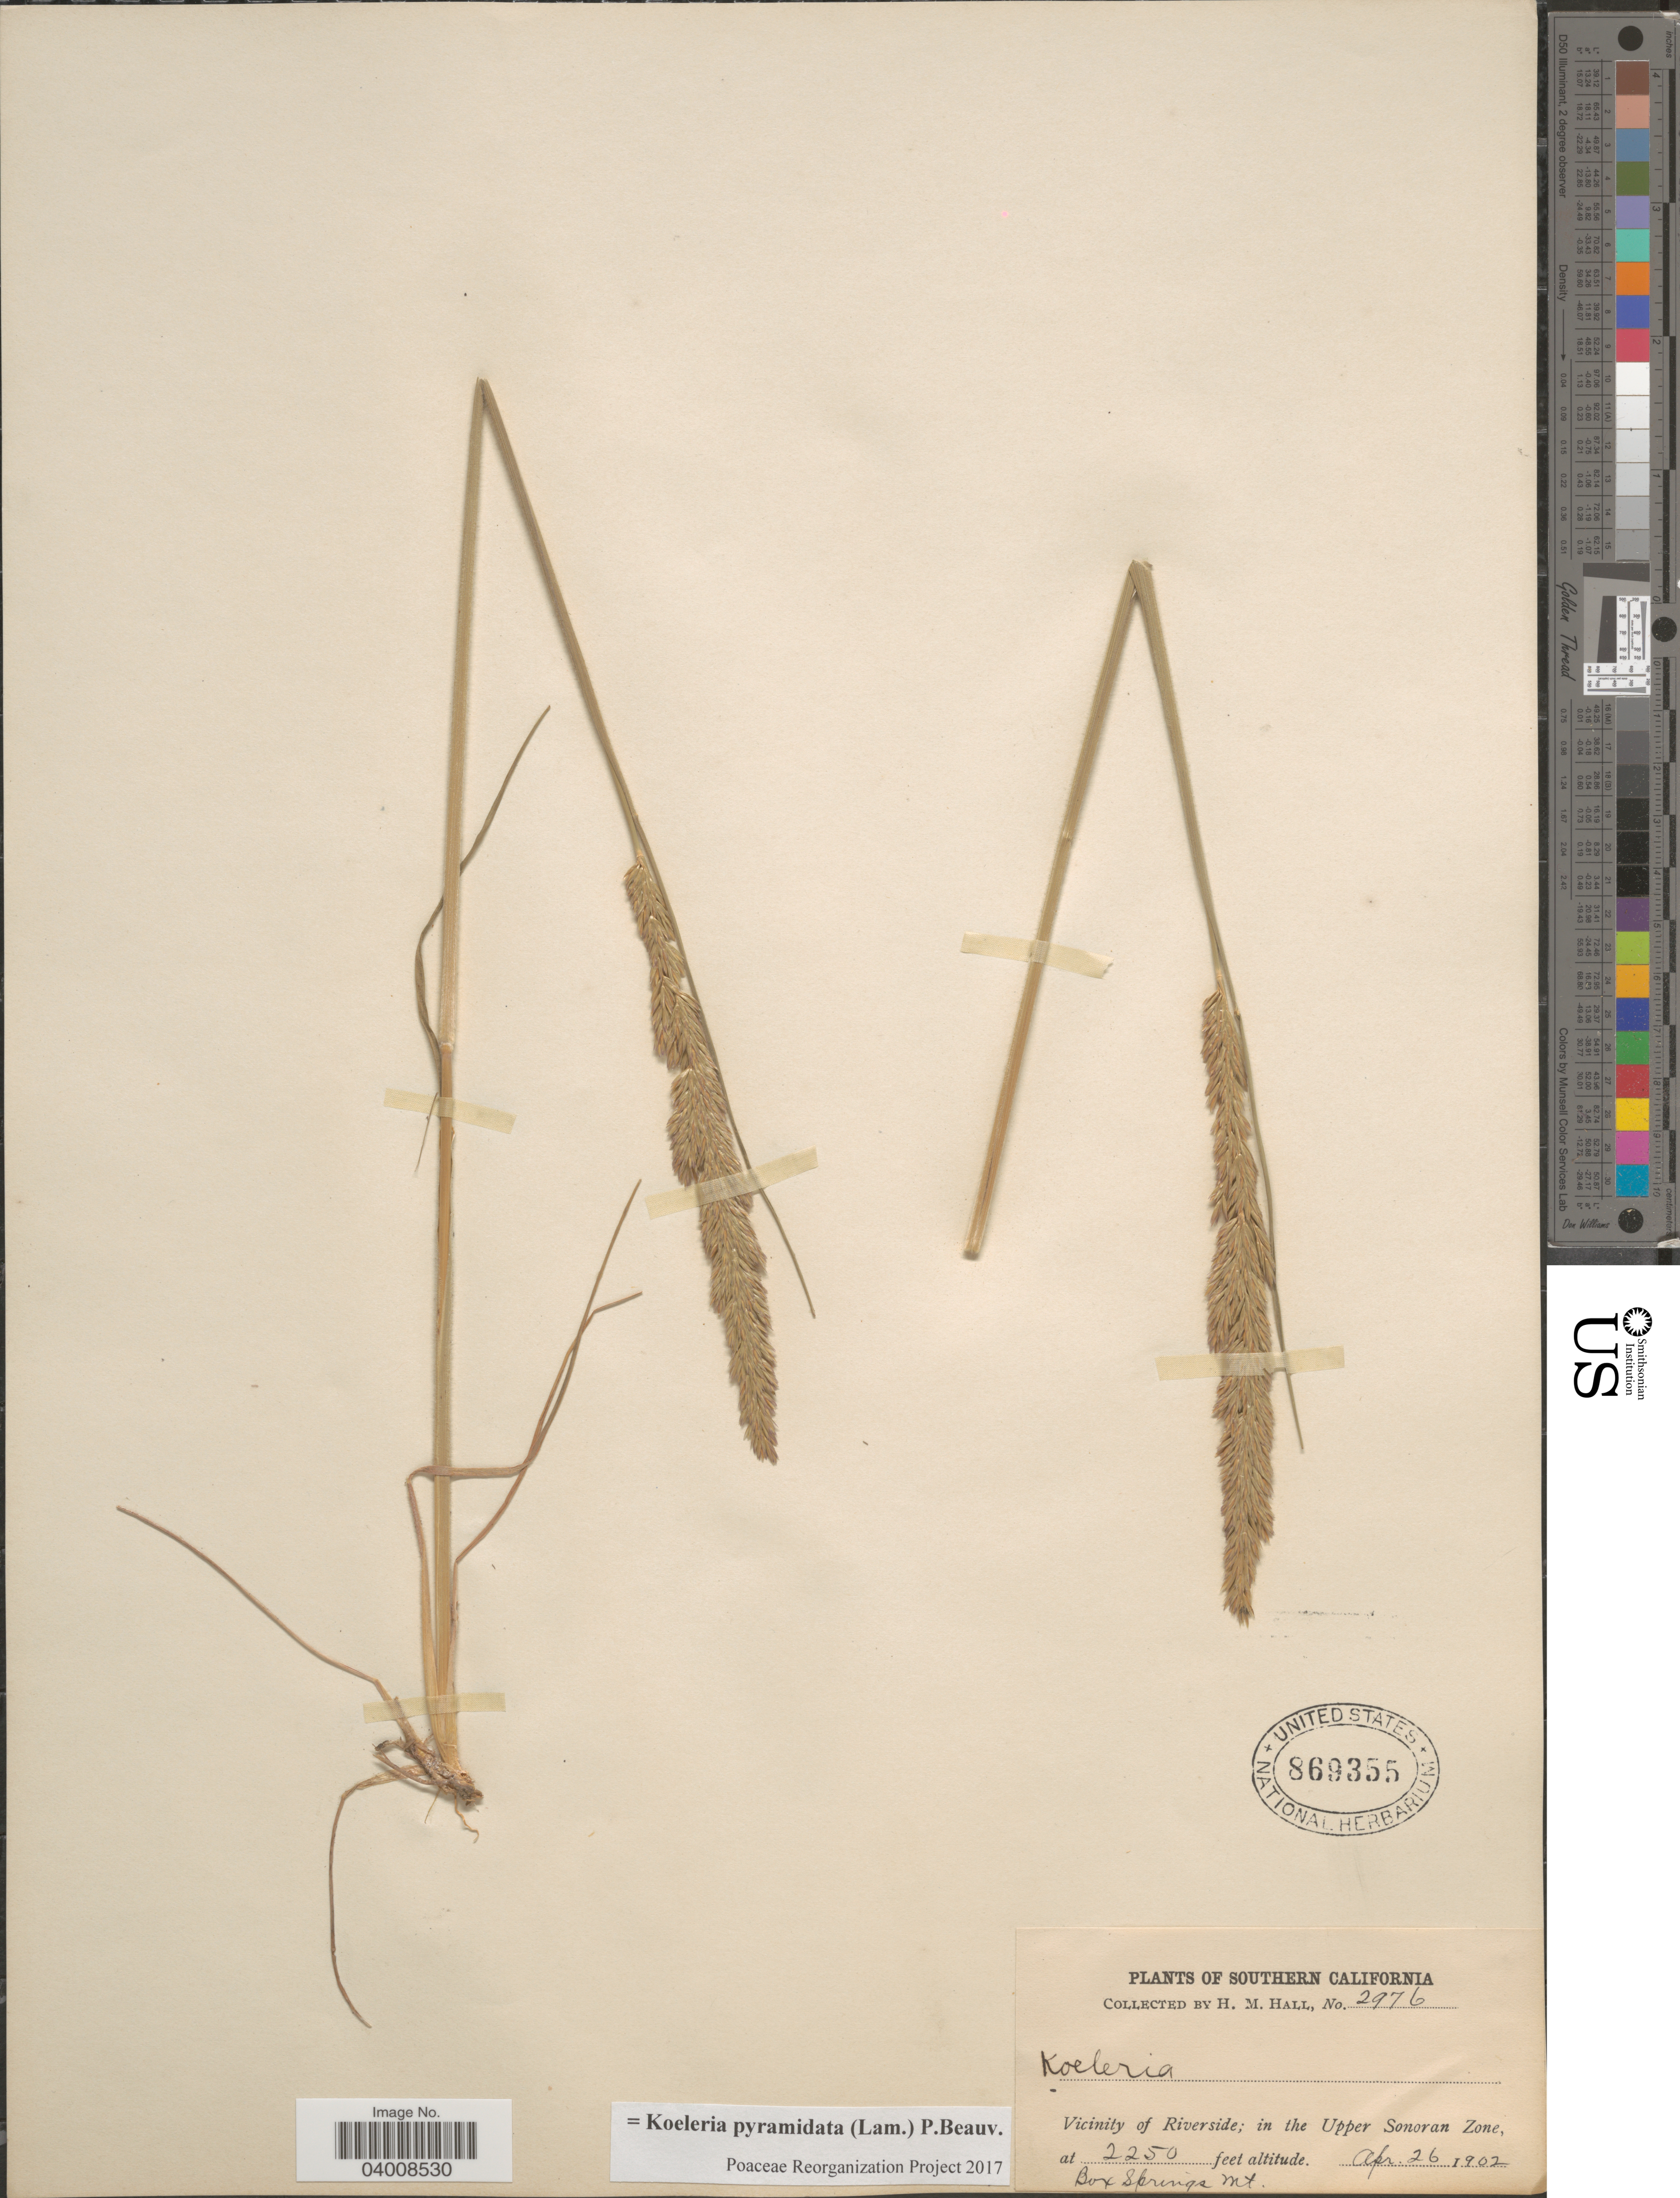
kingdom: Plantae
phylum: Tracheophyta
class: Liliopsida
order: Poales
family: Poaceae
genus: Koeleria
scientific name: Koeleria pyramidata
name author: (Lam.) P. Beauv.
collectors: H. M. Hall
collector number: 2976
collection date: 1902-04-26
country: United States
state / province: California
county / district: Riverside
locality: Southern California. Vicinity of Winchester, Riverside County; in the Upper Sonoran Zone. Box Springs Mt.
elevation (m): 686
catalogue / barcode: US 869355